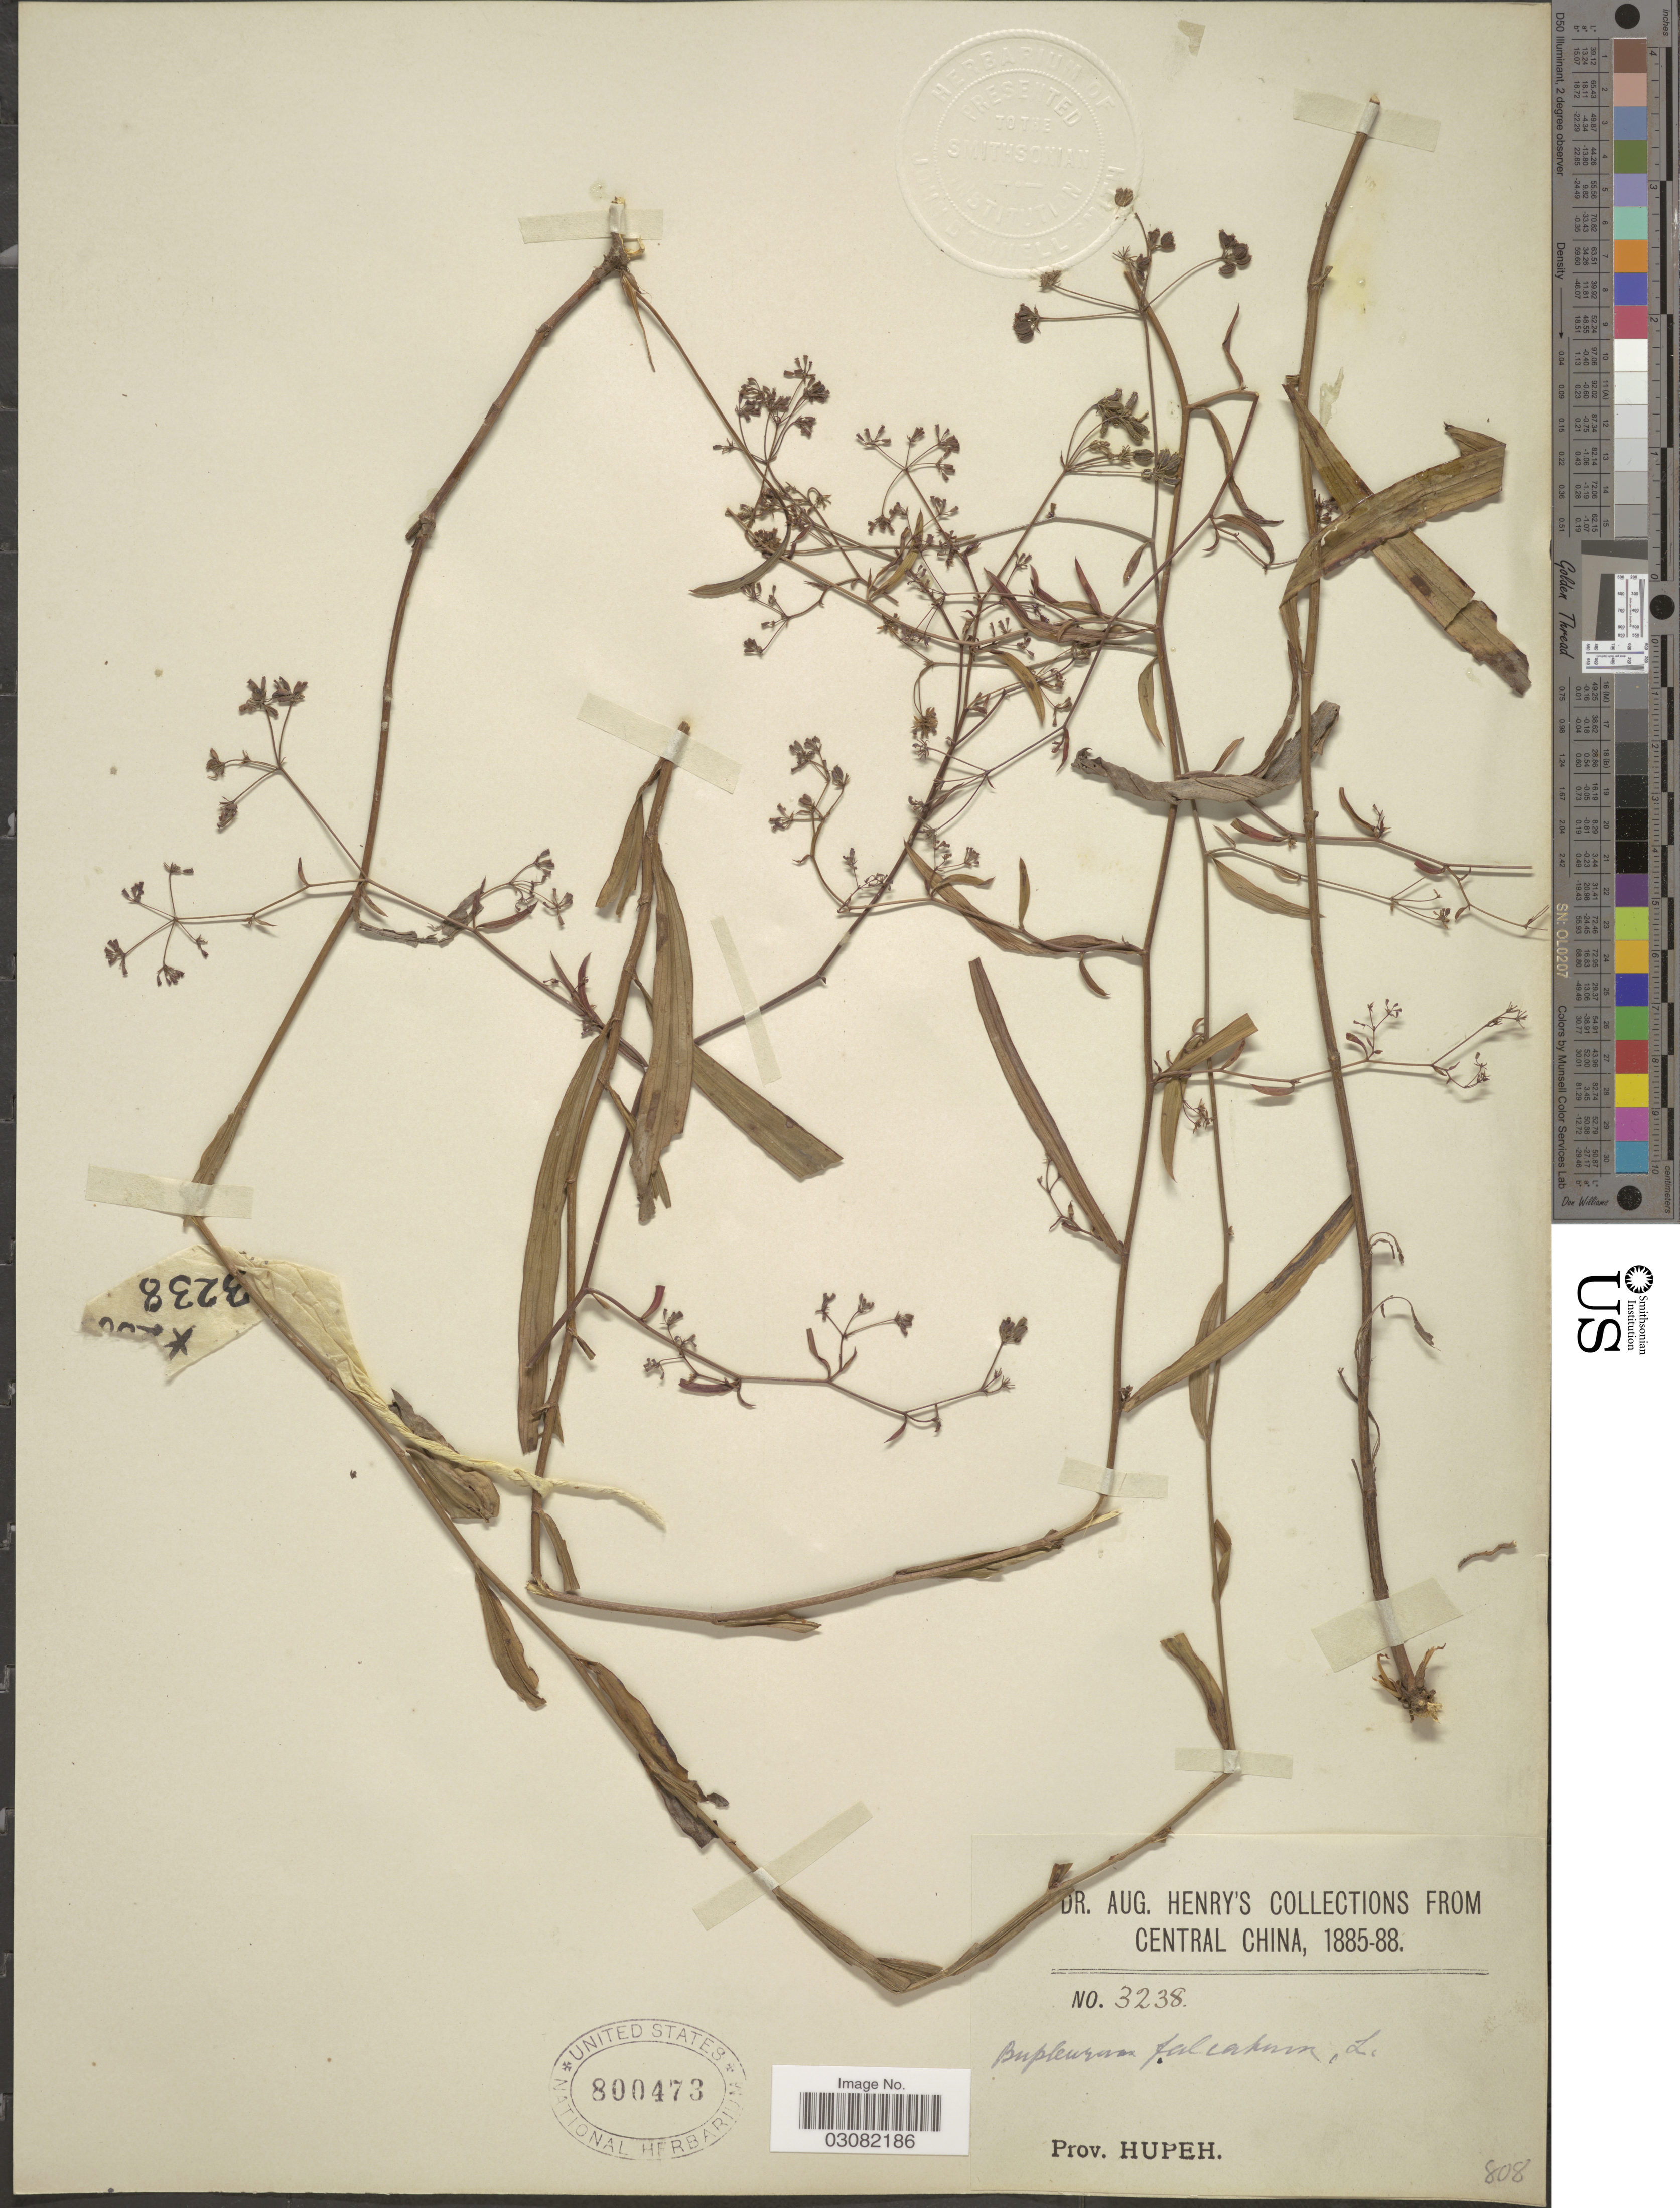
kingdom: Plantae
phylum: Tracheophyta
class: Magnoliopsida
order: Apiales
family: Apiaceae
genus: Bupleurum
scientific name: Bupleurum falcatum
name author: L.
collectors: A. Henry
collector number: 3238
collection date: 1885/1888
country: China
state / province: Hubei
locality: Central China, Prov. Hupeh.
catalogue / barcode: US 800473